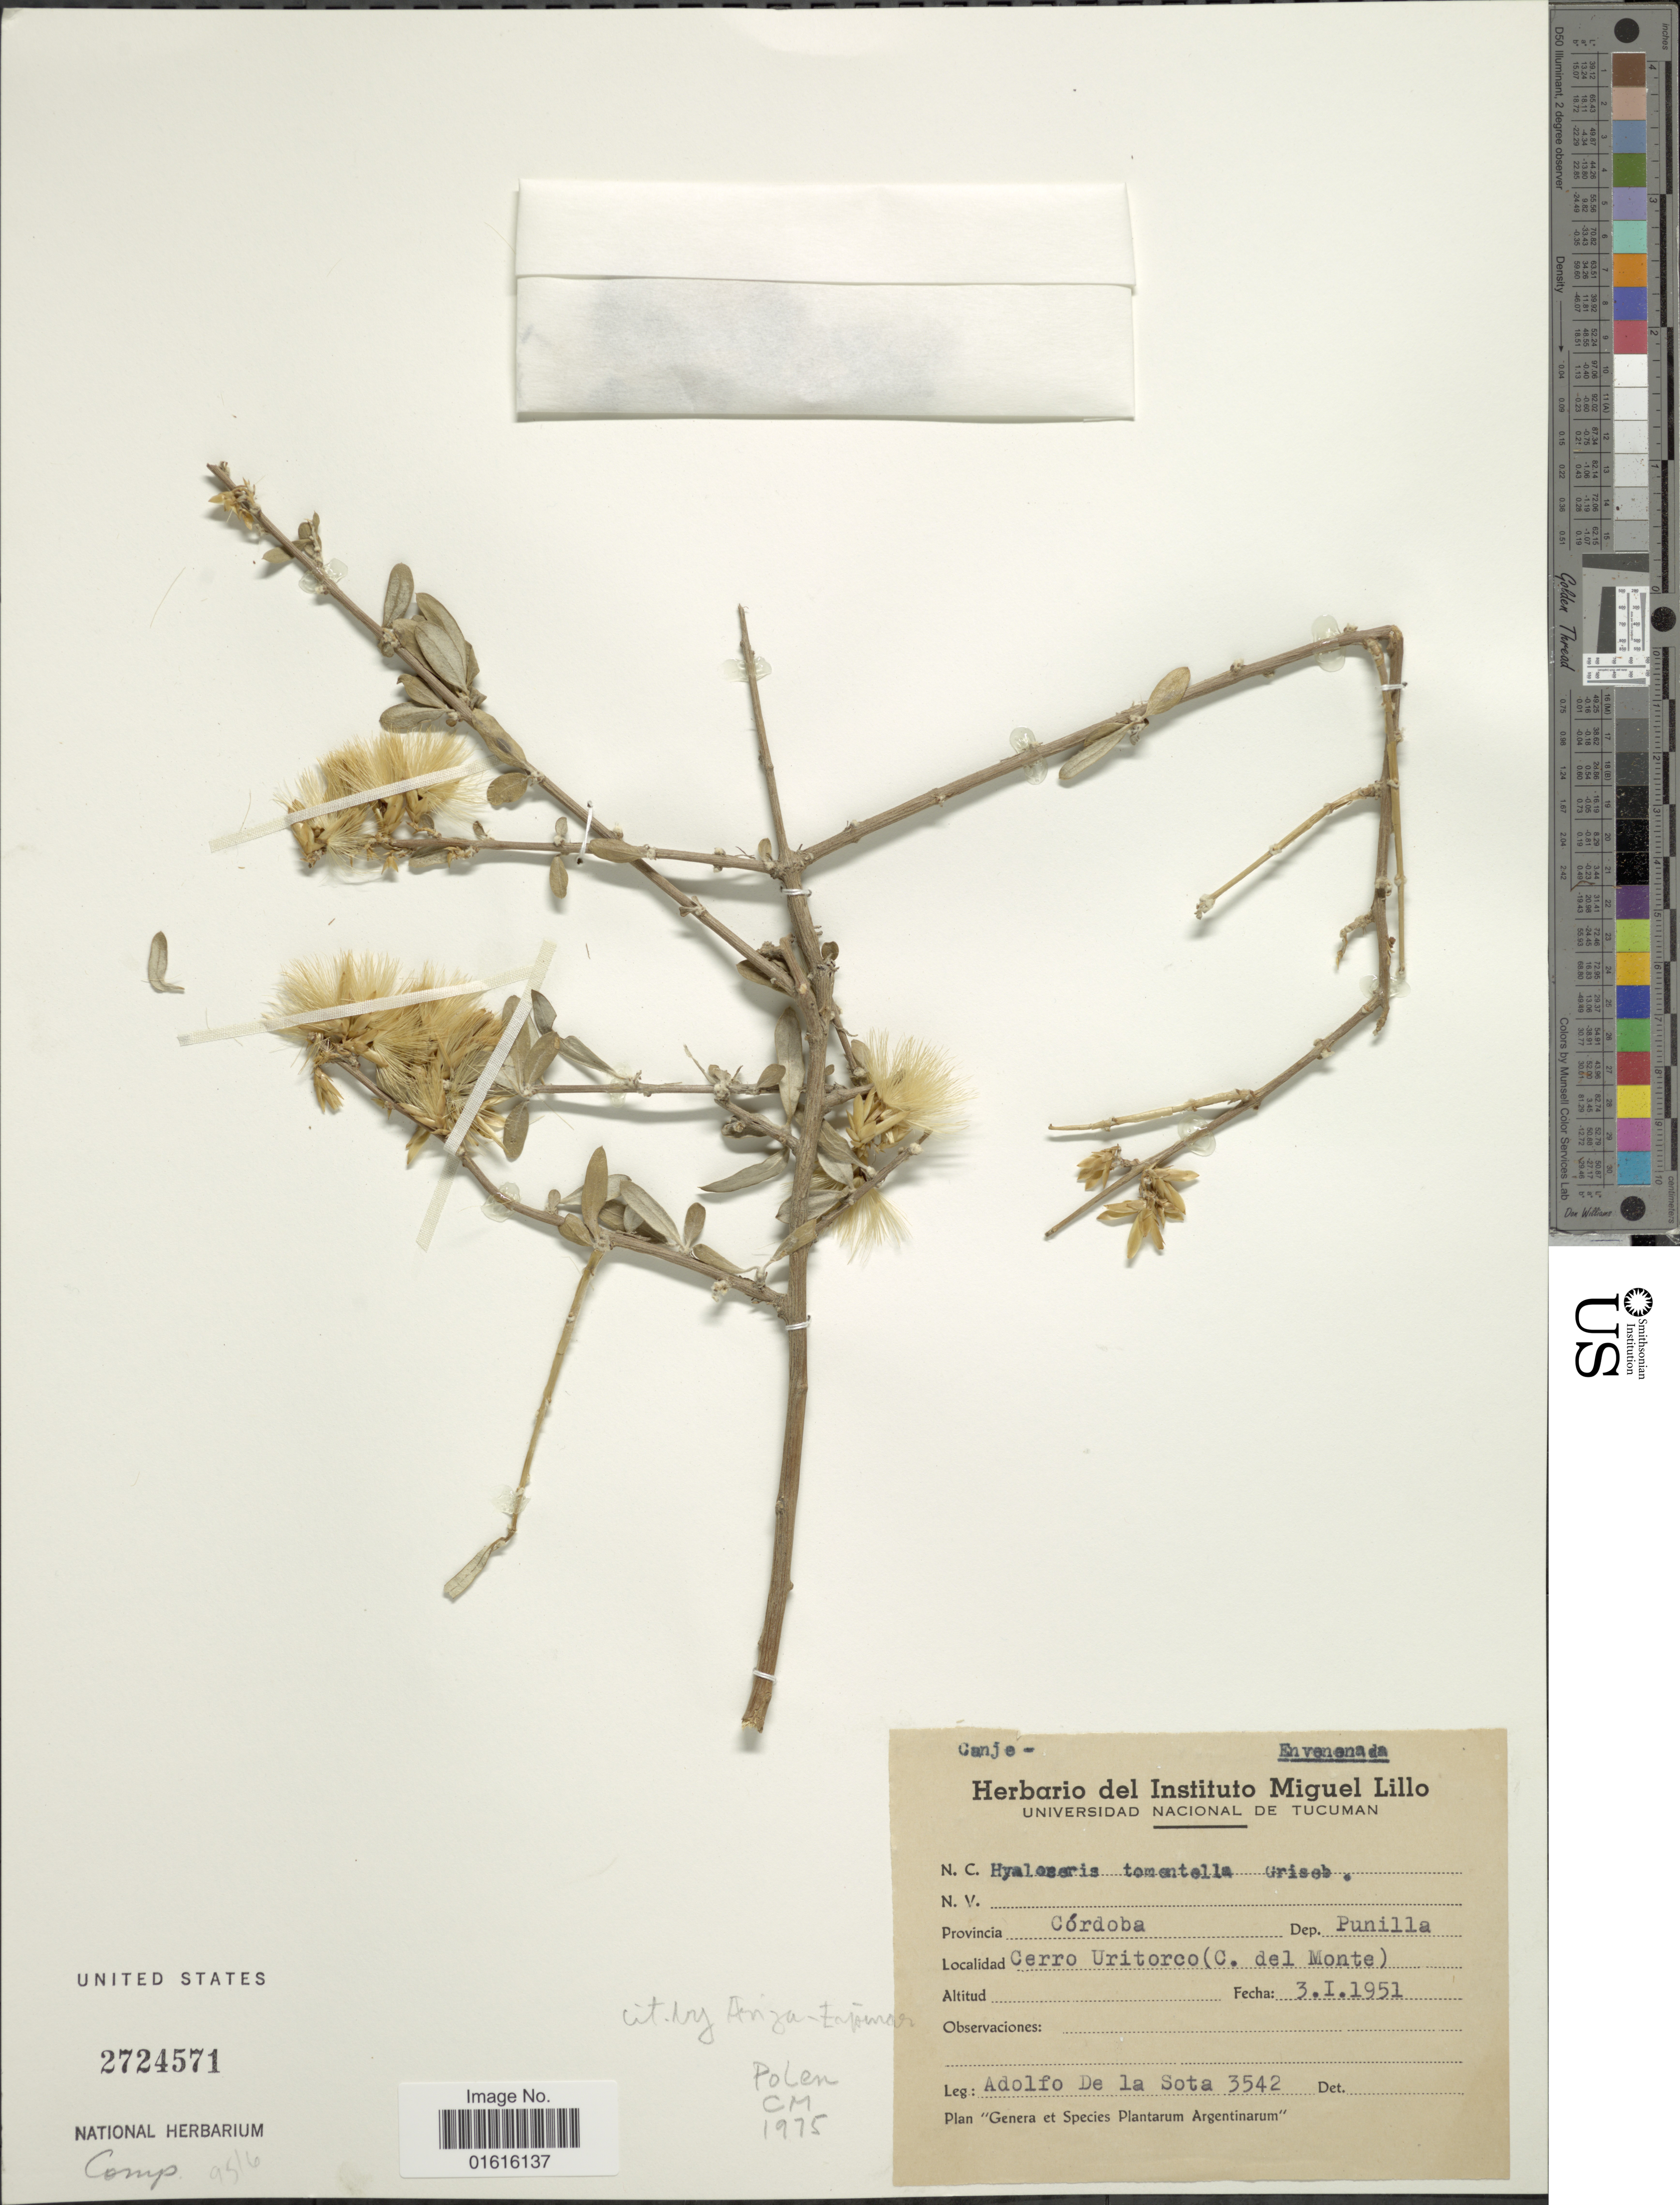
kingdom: Plantae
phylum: Tracheophyta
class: Magnoliopsida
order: Asterales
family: Asteraceae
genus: Hyaloseris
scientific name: Hyaloseris cinerea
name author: (Griseb.) Griseb.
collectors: de la Sota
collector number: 3542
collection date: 1951-01-03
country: Argentina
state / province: Cordoba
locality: Provincia Cordoba, Dep. Punilla, Cerro Uritorco (C. del Monte)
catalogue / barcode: US 2724571